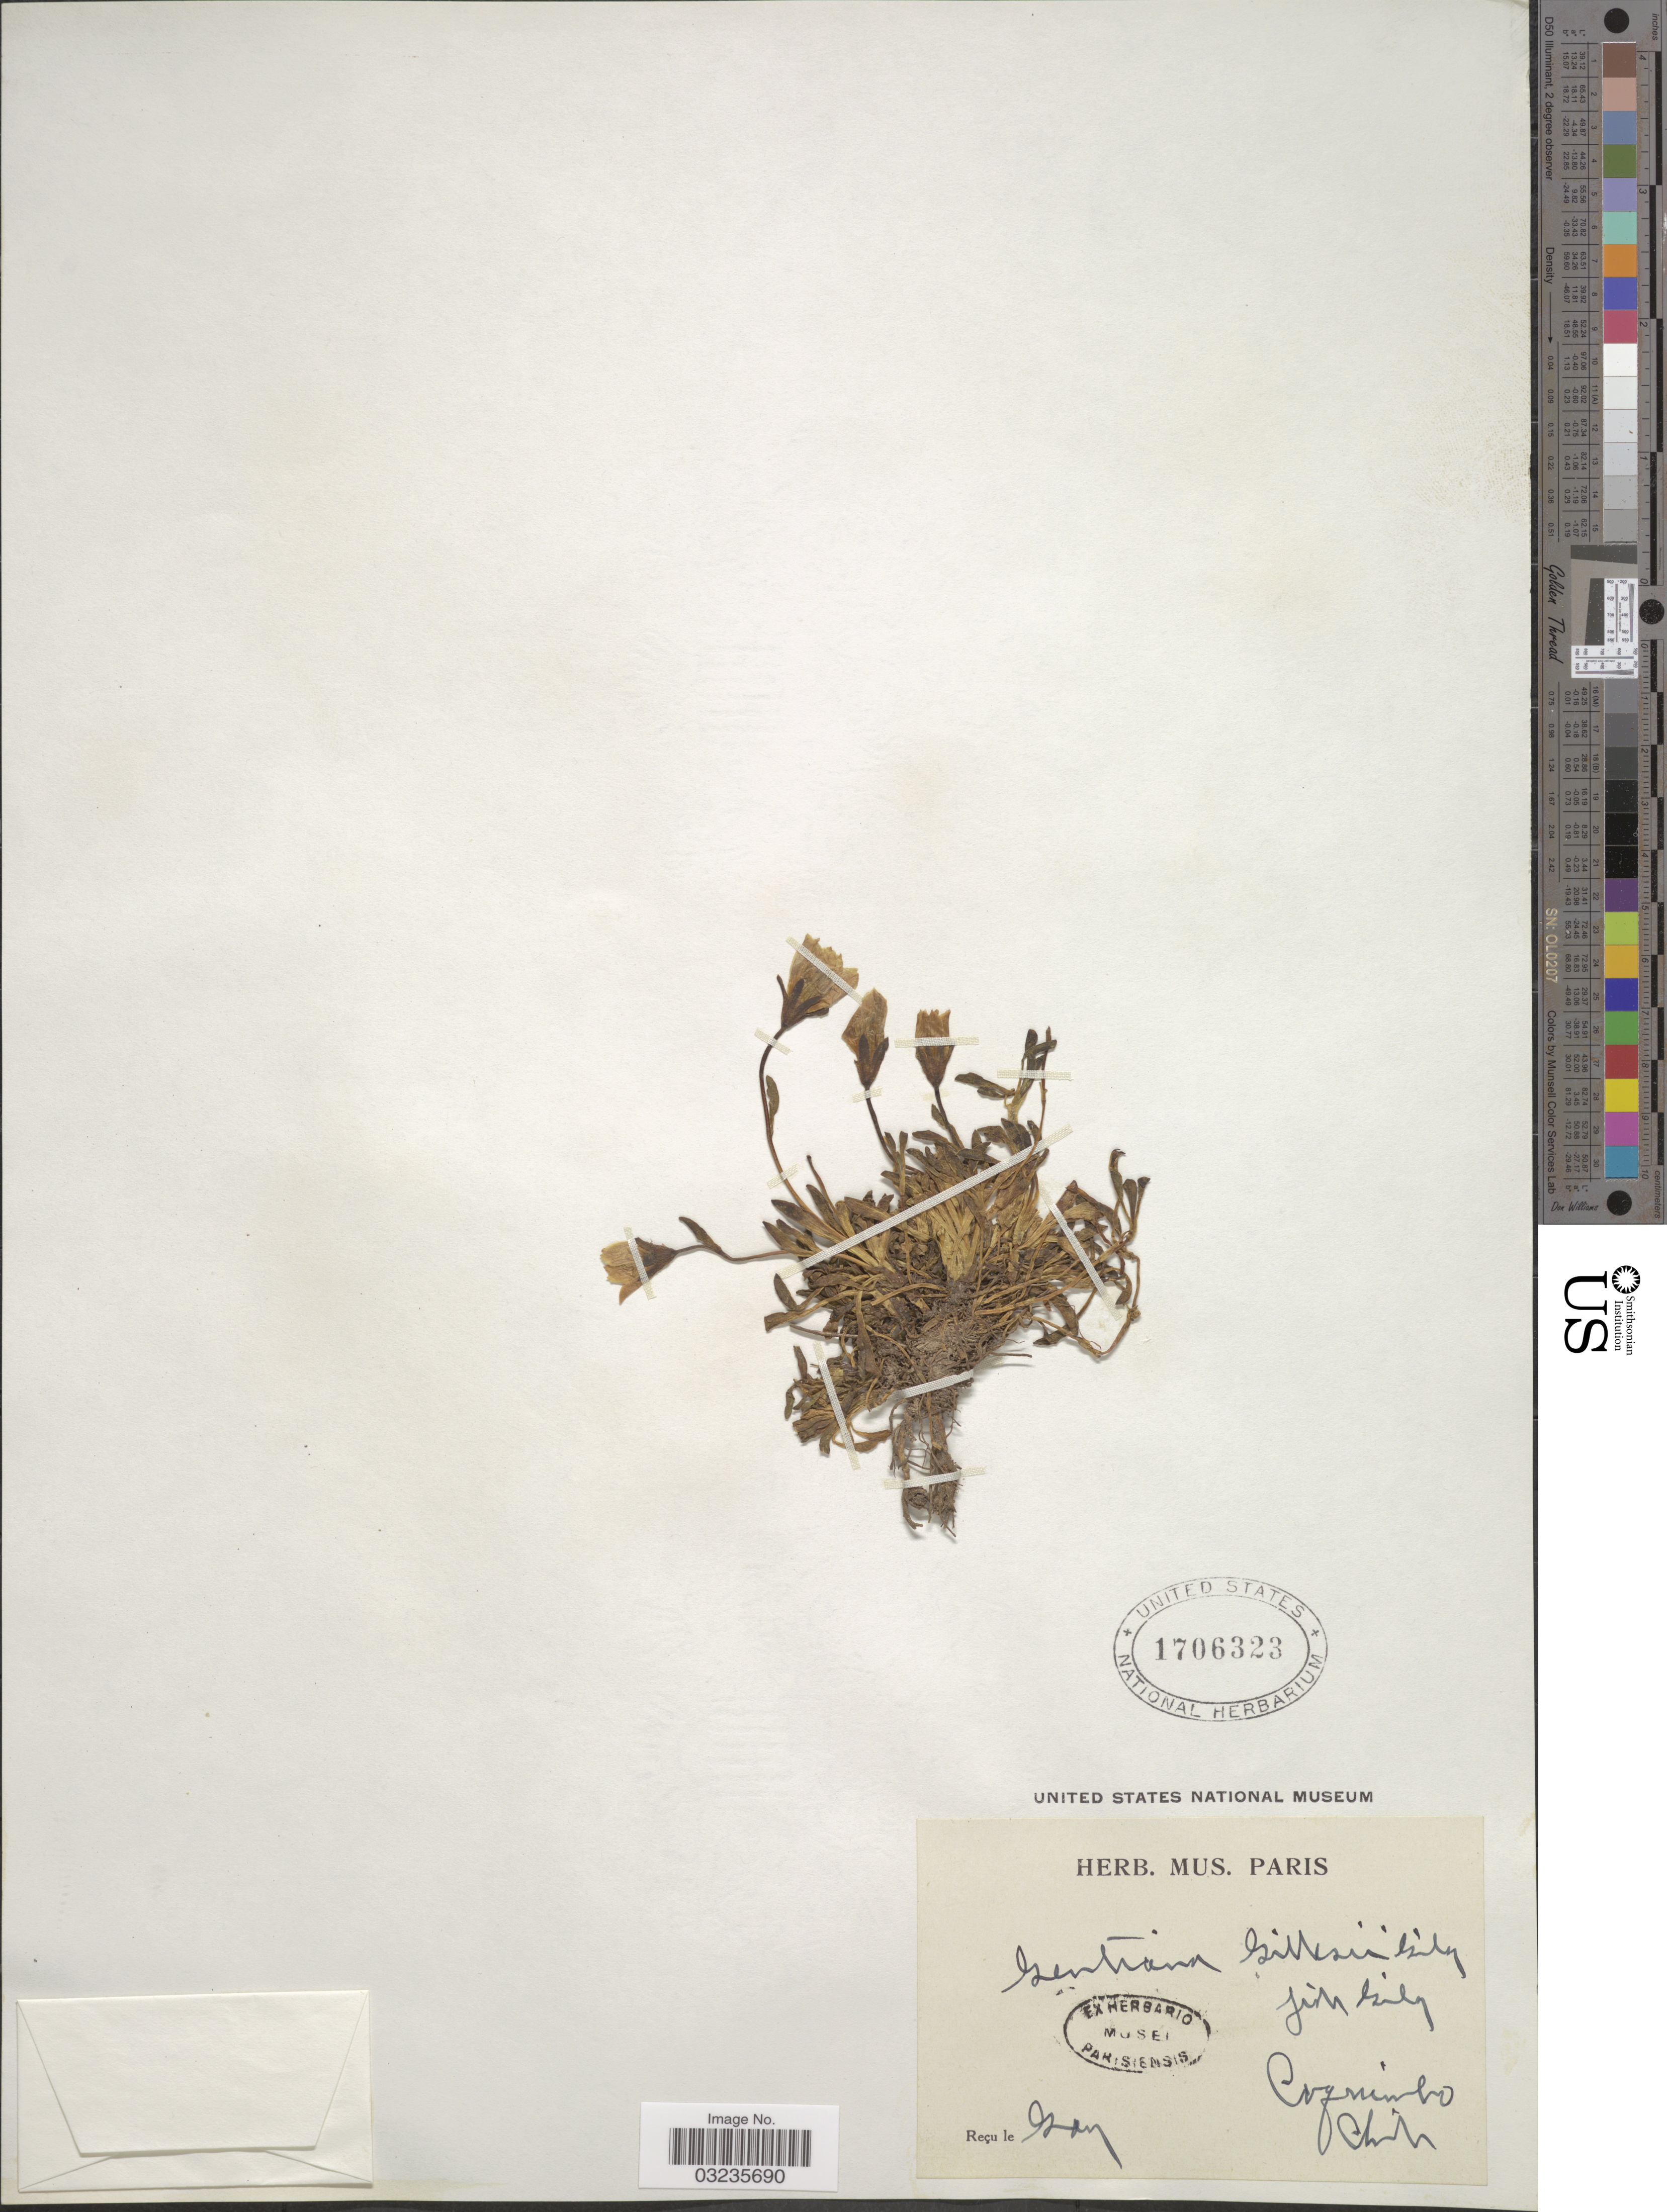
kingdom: Plantae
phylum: Tracheophyta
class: Magnoliopsida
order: Gentianales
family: Gentianaceae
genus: Gentiana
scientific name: Gentiana gilliesii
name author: Gilg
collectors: -- Gray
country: Chile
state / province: Coquimbo (IV)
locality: Coquimbo.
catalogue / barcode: US 1706323